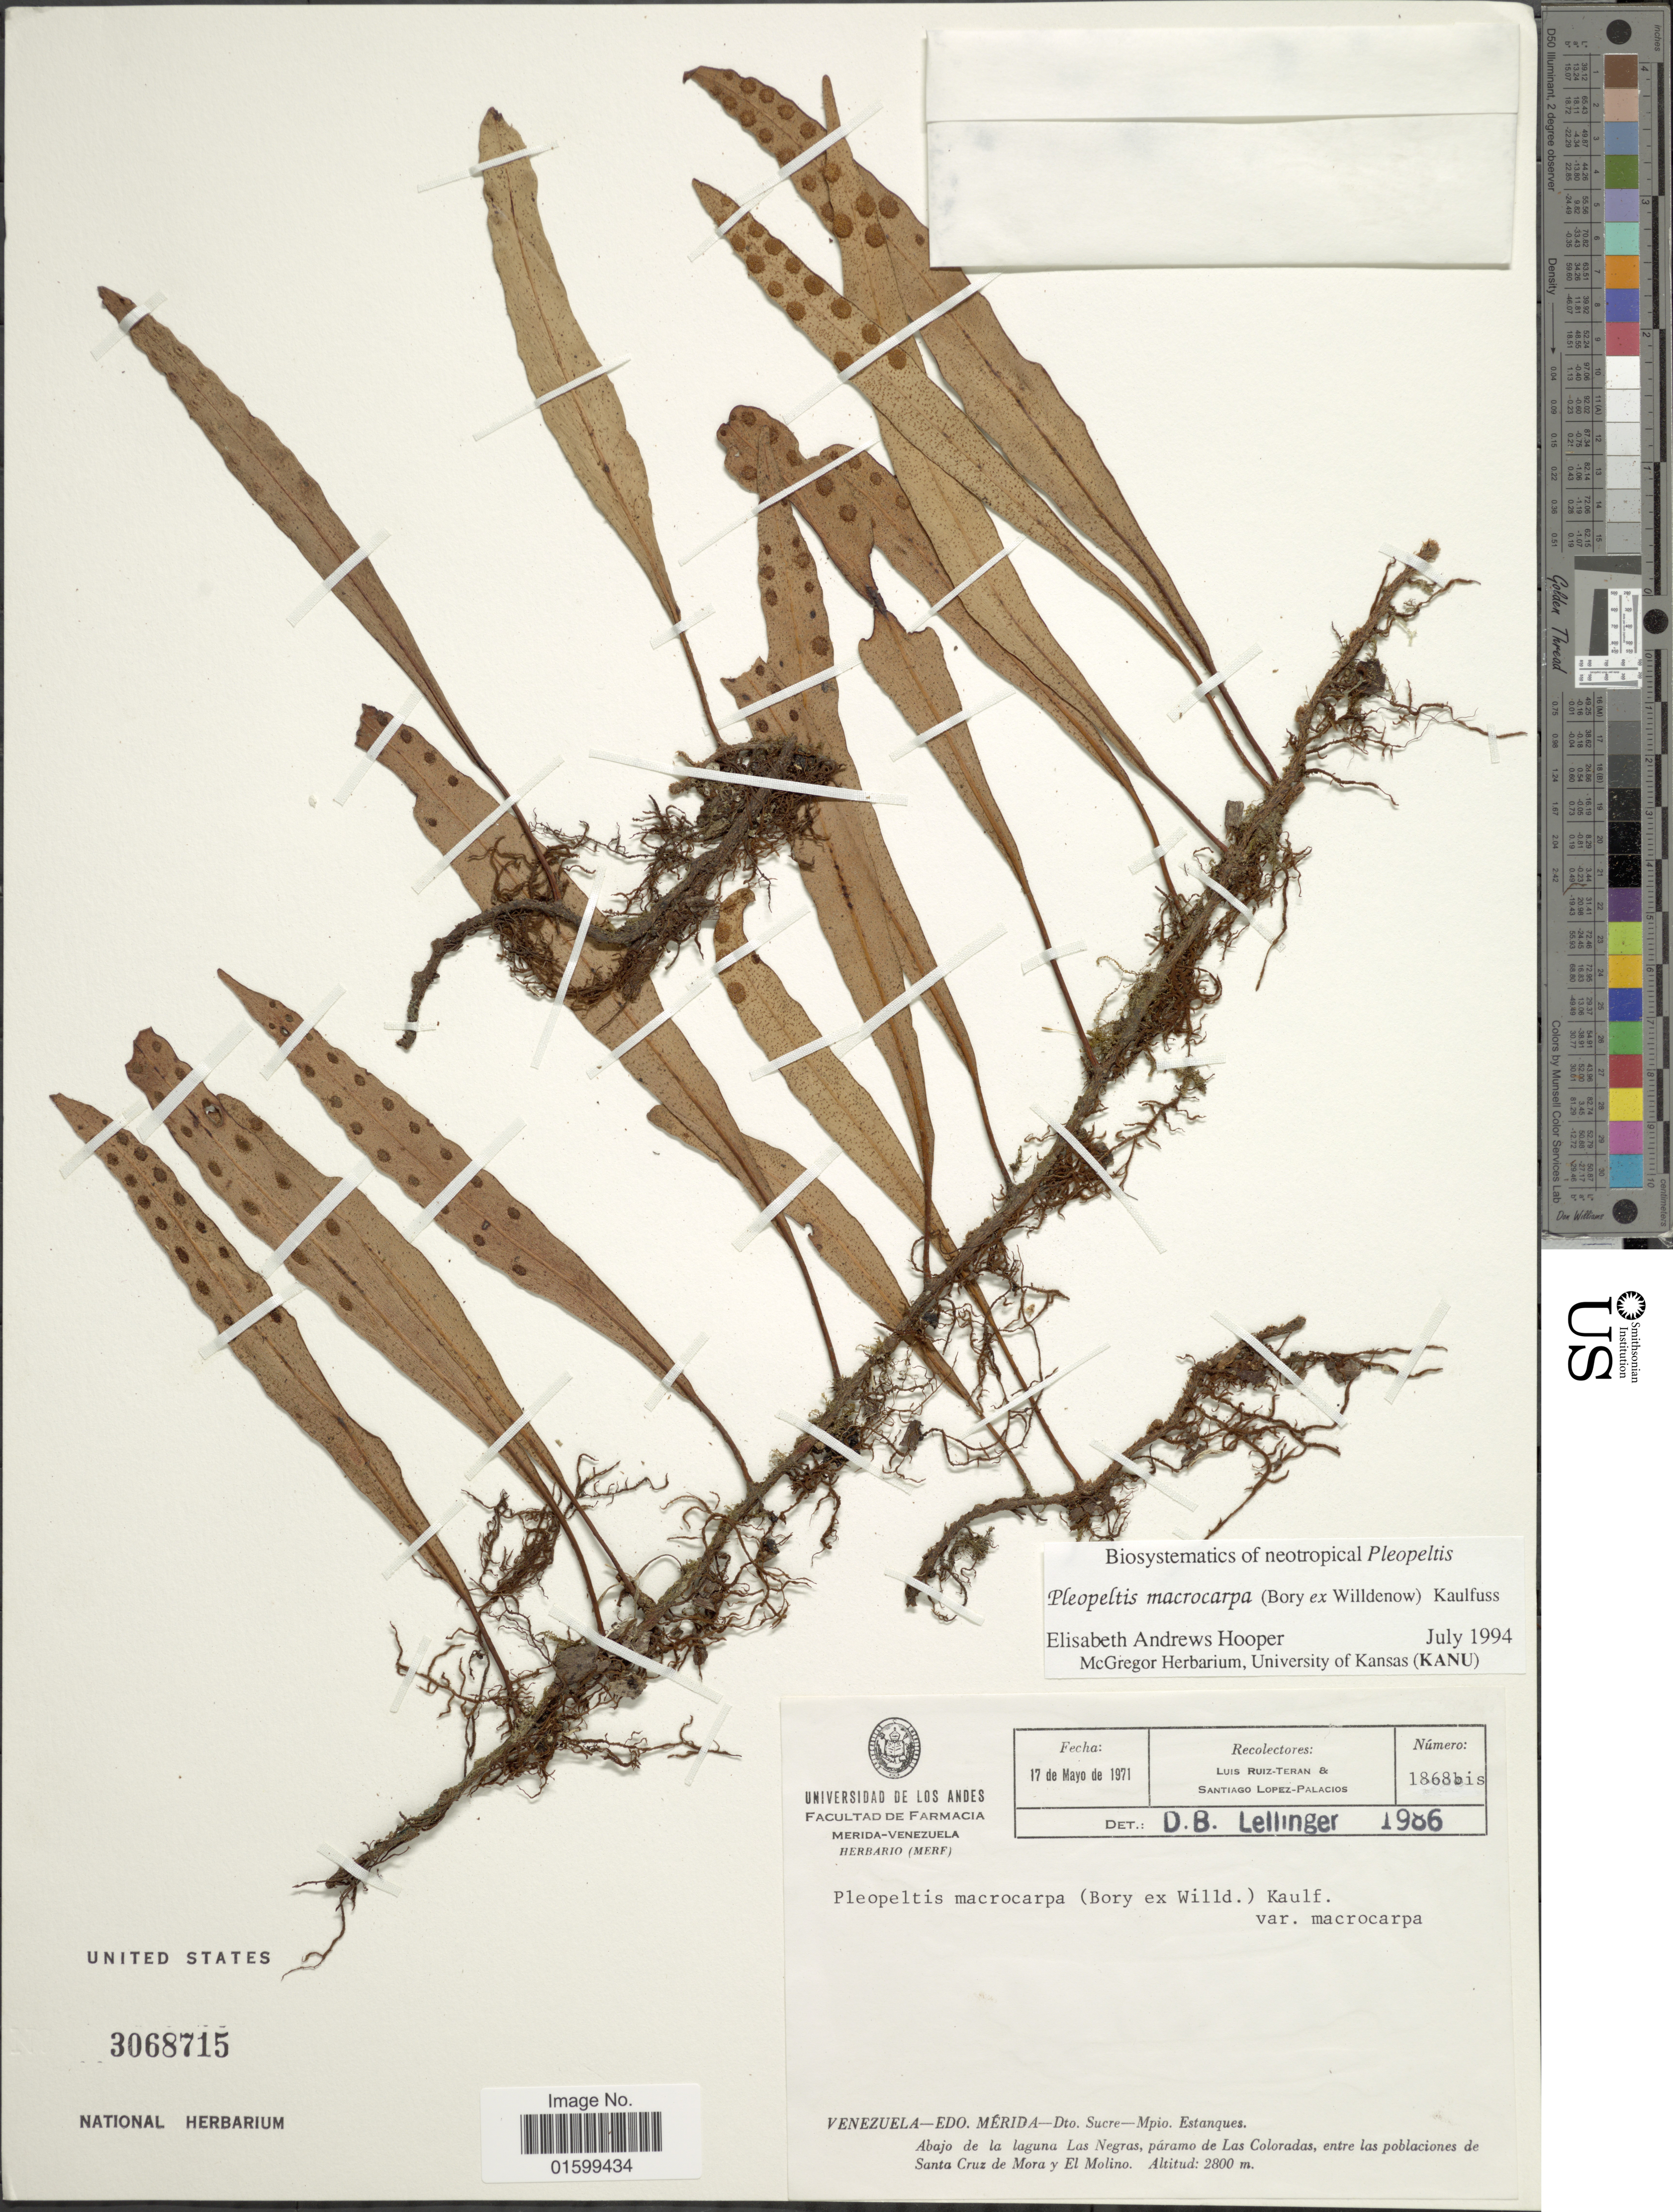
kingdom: Plantae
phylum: Tracheophyta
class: Polypodiopsida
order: Polypodiales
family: Polypodiaceae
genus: Pleopeltis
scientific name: Pleopeltis macrocarpa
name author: (Bory ex Willd.) Kaulf.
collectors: L. E. Ruíz-Terán & S. López-Palacios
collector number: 1868bis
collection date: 1971-05-17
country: Venezuela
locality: Edo. Mérida, Dto. Sucre, Mpio. Estanques, Abajo de la laguna Las Negras, páramo de Las Coloradas, entre las pblaciones de Santa Cruz de Mora y el Molino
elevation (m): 2800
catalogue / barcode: US 3068715